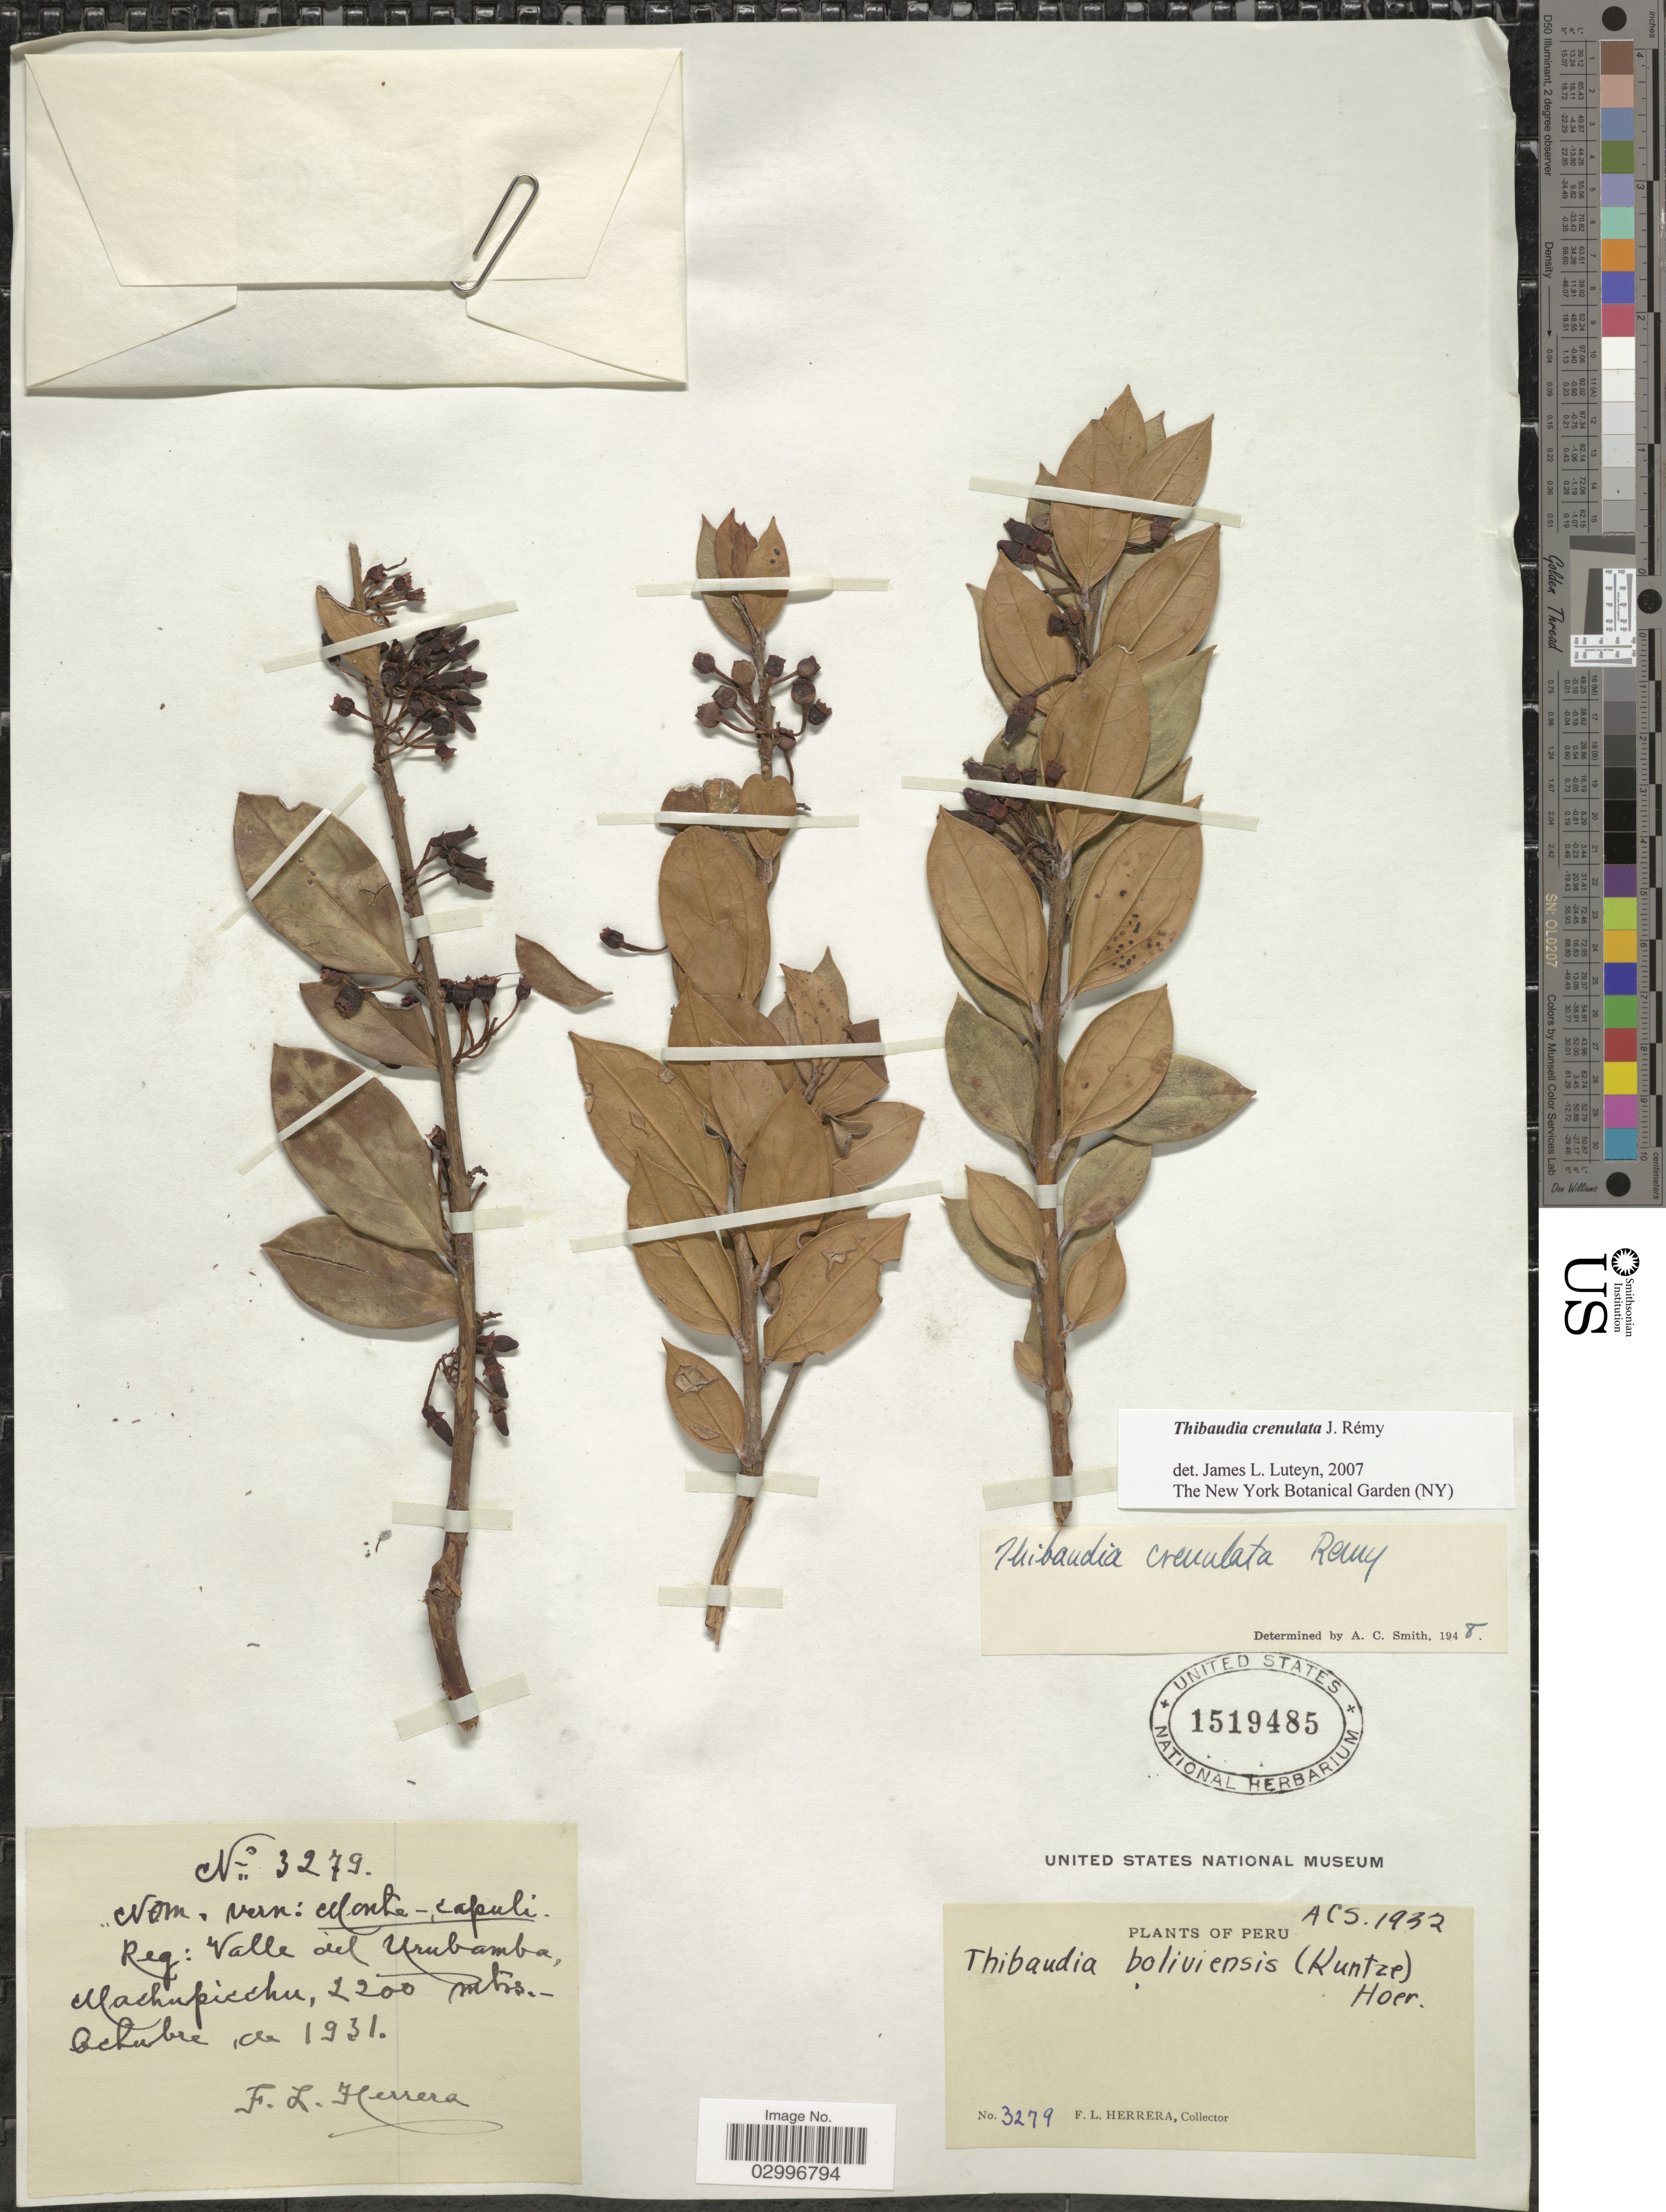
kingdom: Plantae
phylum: Tracheophyta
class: Magnoliopsida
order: Ericales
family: Ericaceae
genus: Thibaudia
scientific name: Thibaudia crenulata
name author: J. Rémy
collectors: F. L. Herrera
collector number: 3279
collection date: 1931-10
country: Peru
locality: Reg: Valle del Urubamba, Machupicchu.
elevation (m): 2200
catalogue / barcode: US 1519485